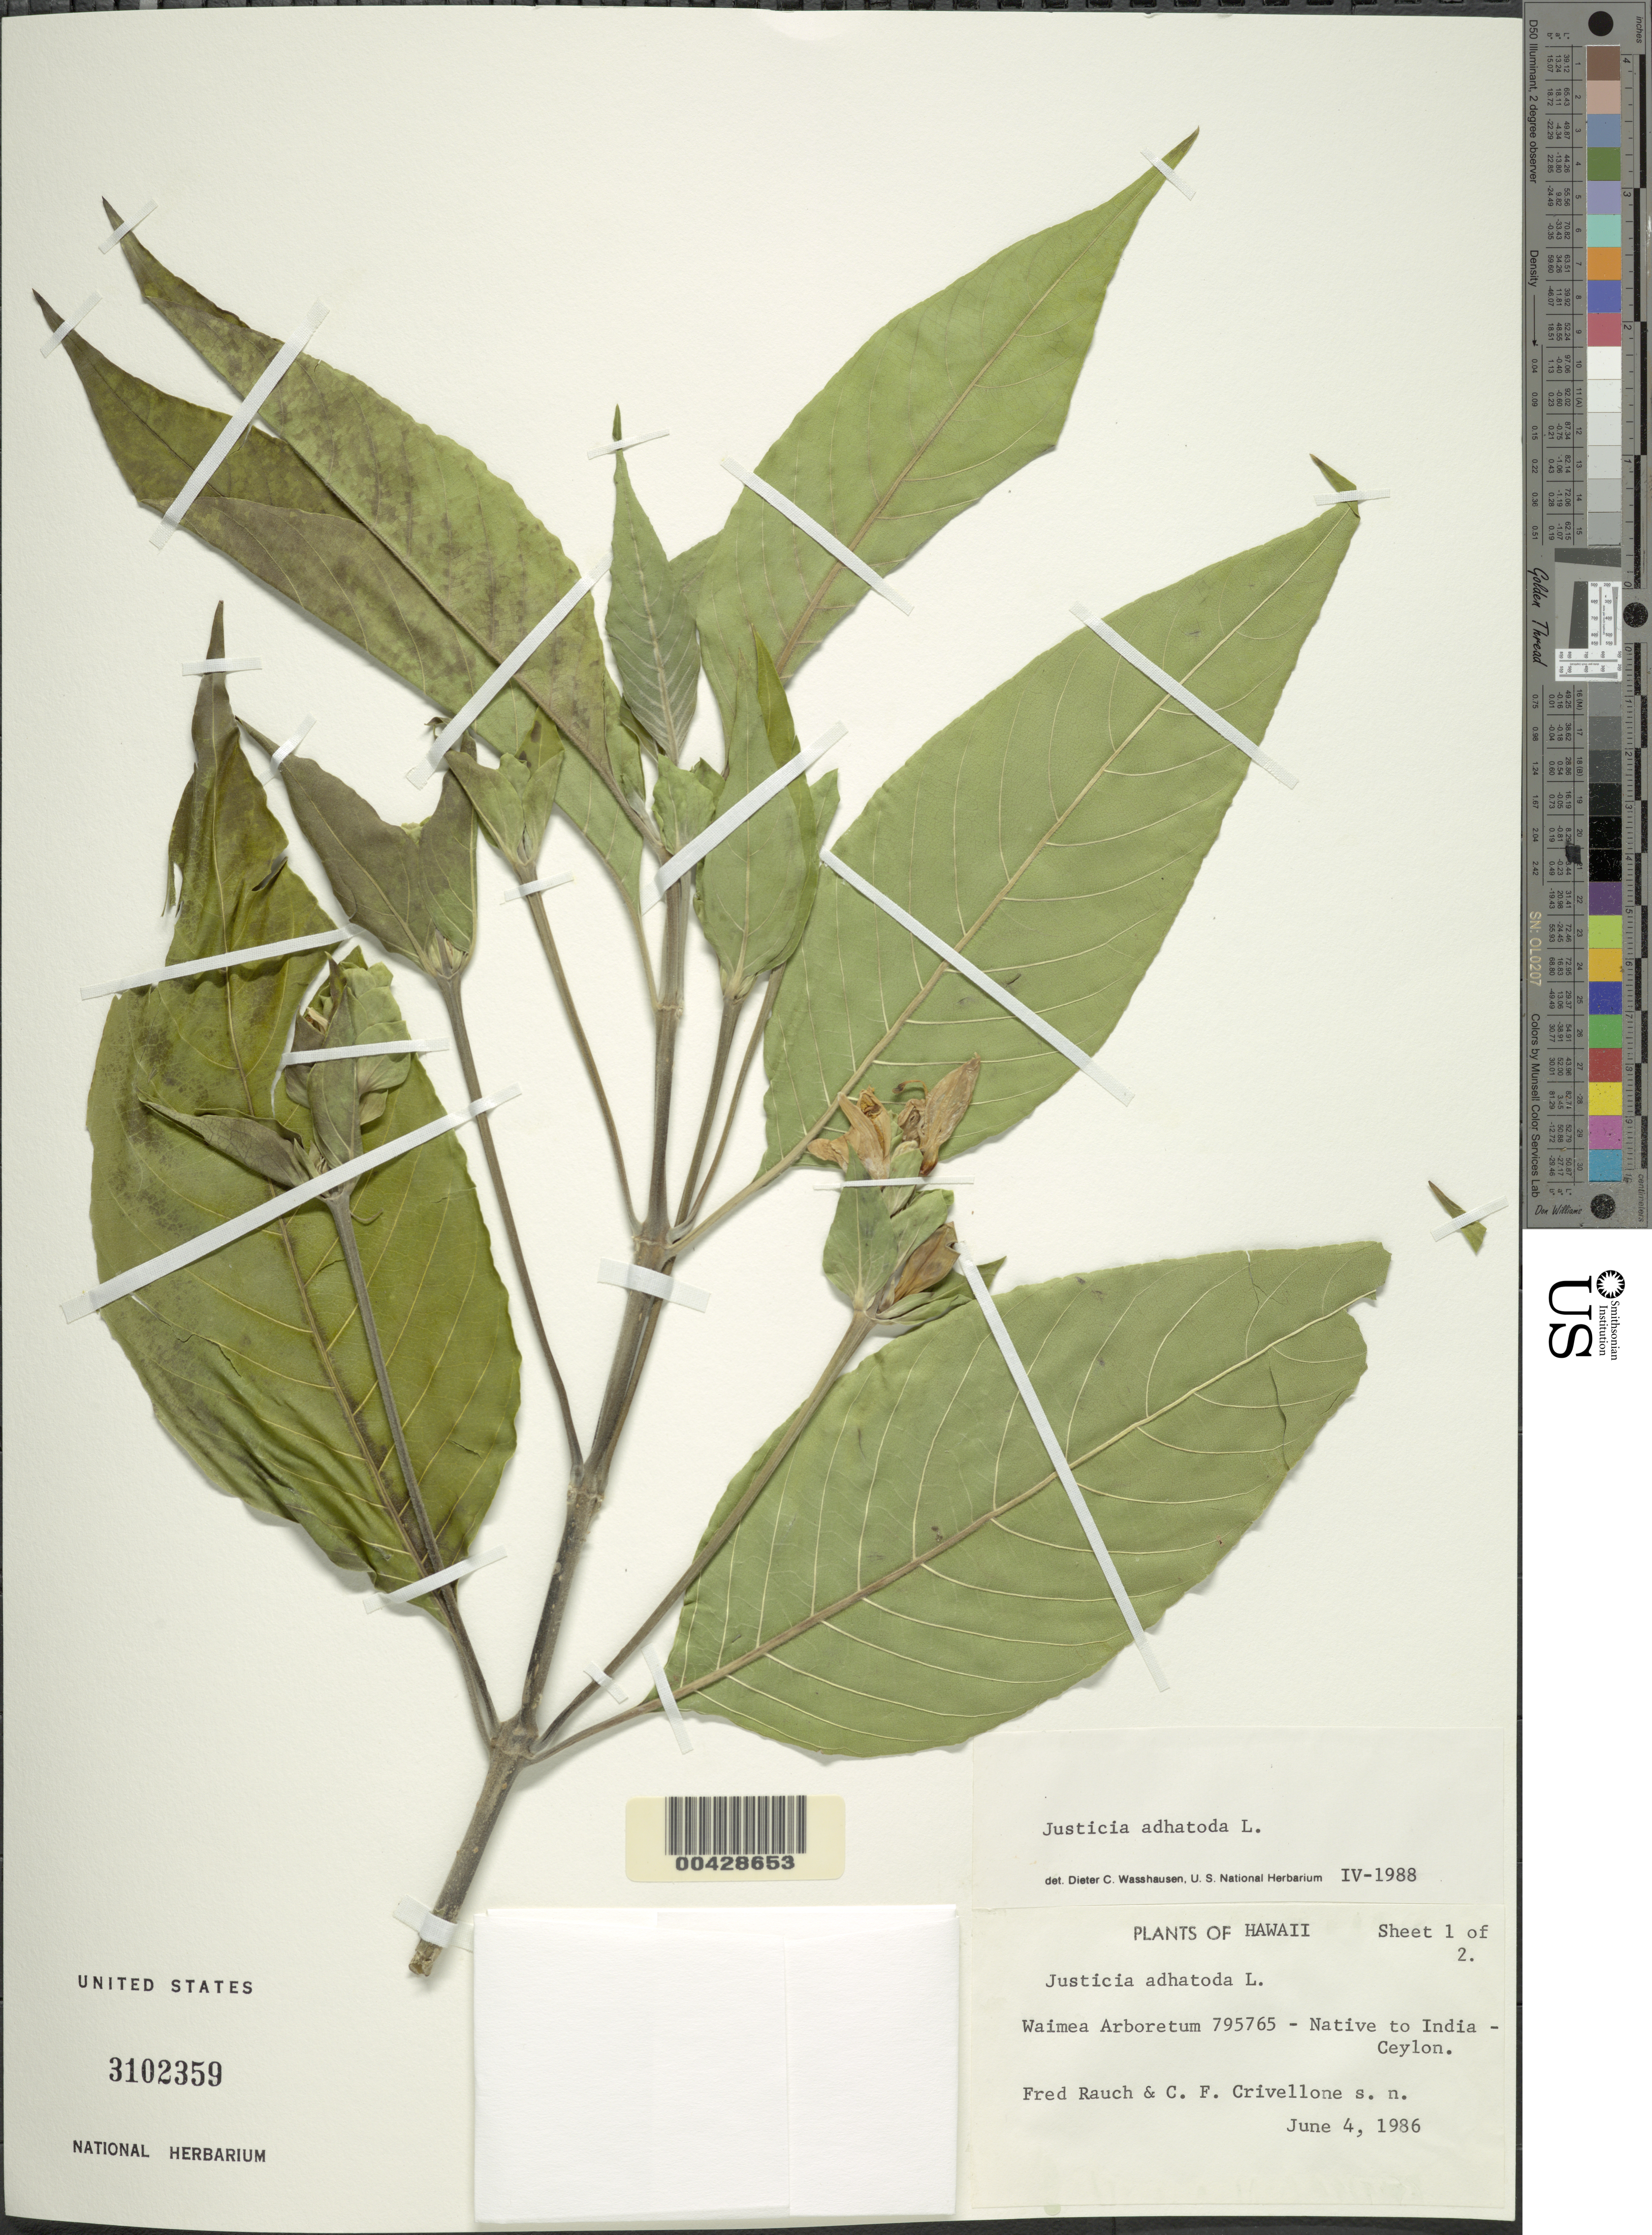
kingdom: Plantae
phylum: Tracheophyta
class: Magnoliopsida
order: Lamiales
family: Acanthaceae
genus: Justicia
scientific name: Justicia adhatoda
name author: L.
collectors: F. Rauch & C. Crivellone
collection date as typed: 4 Jun 1986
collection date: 1986-06-04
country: United States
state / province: Hawaii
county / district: Honolulu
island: Oahu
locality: Waimea Arboretum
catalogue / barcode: US 3102359